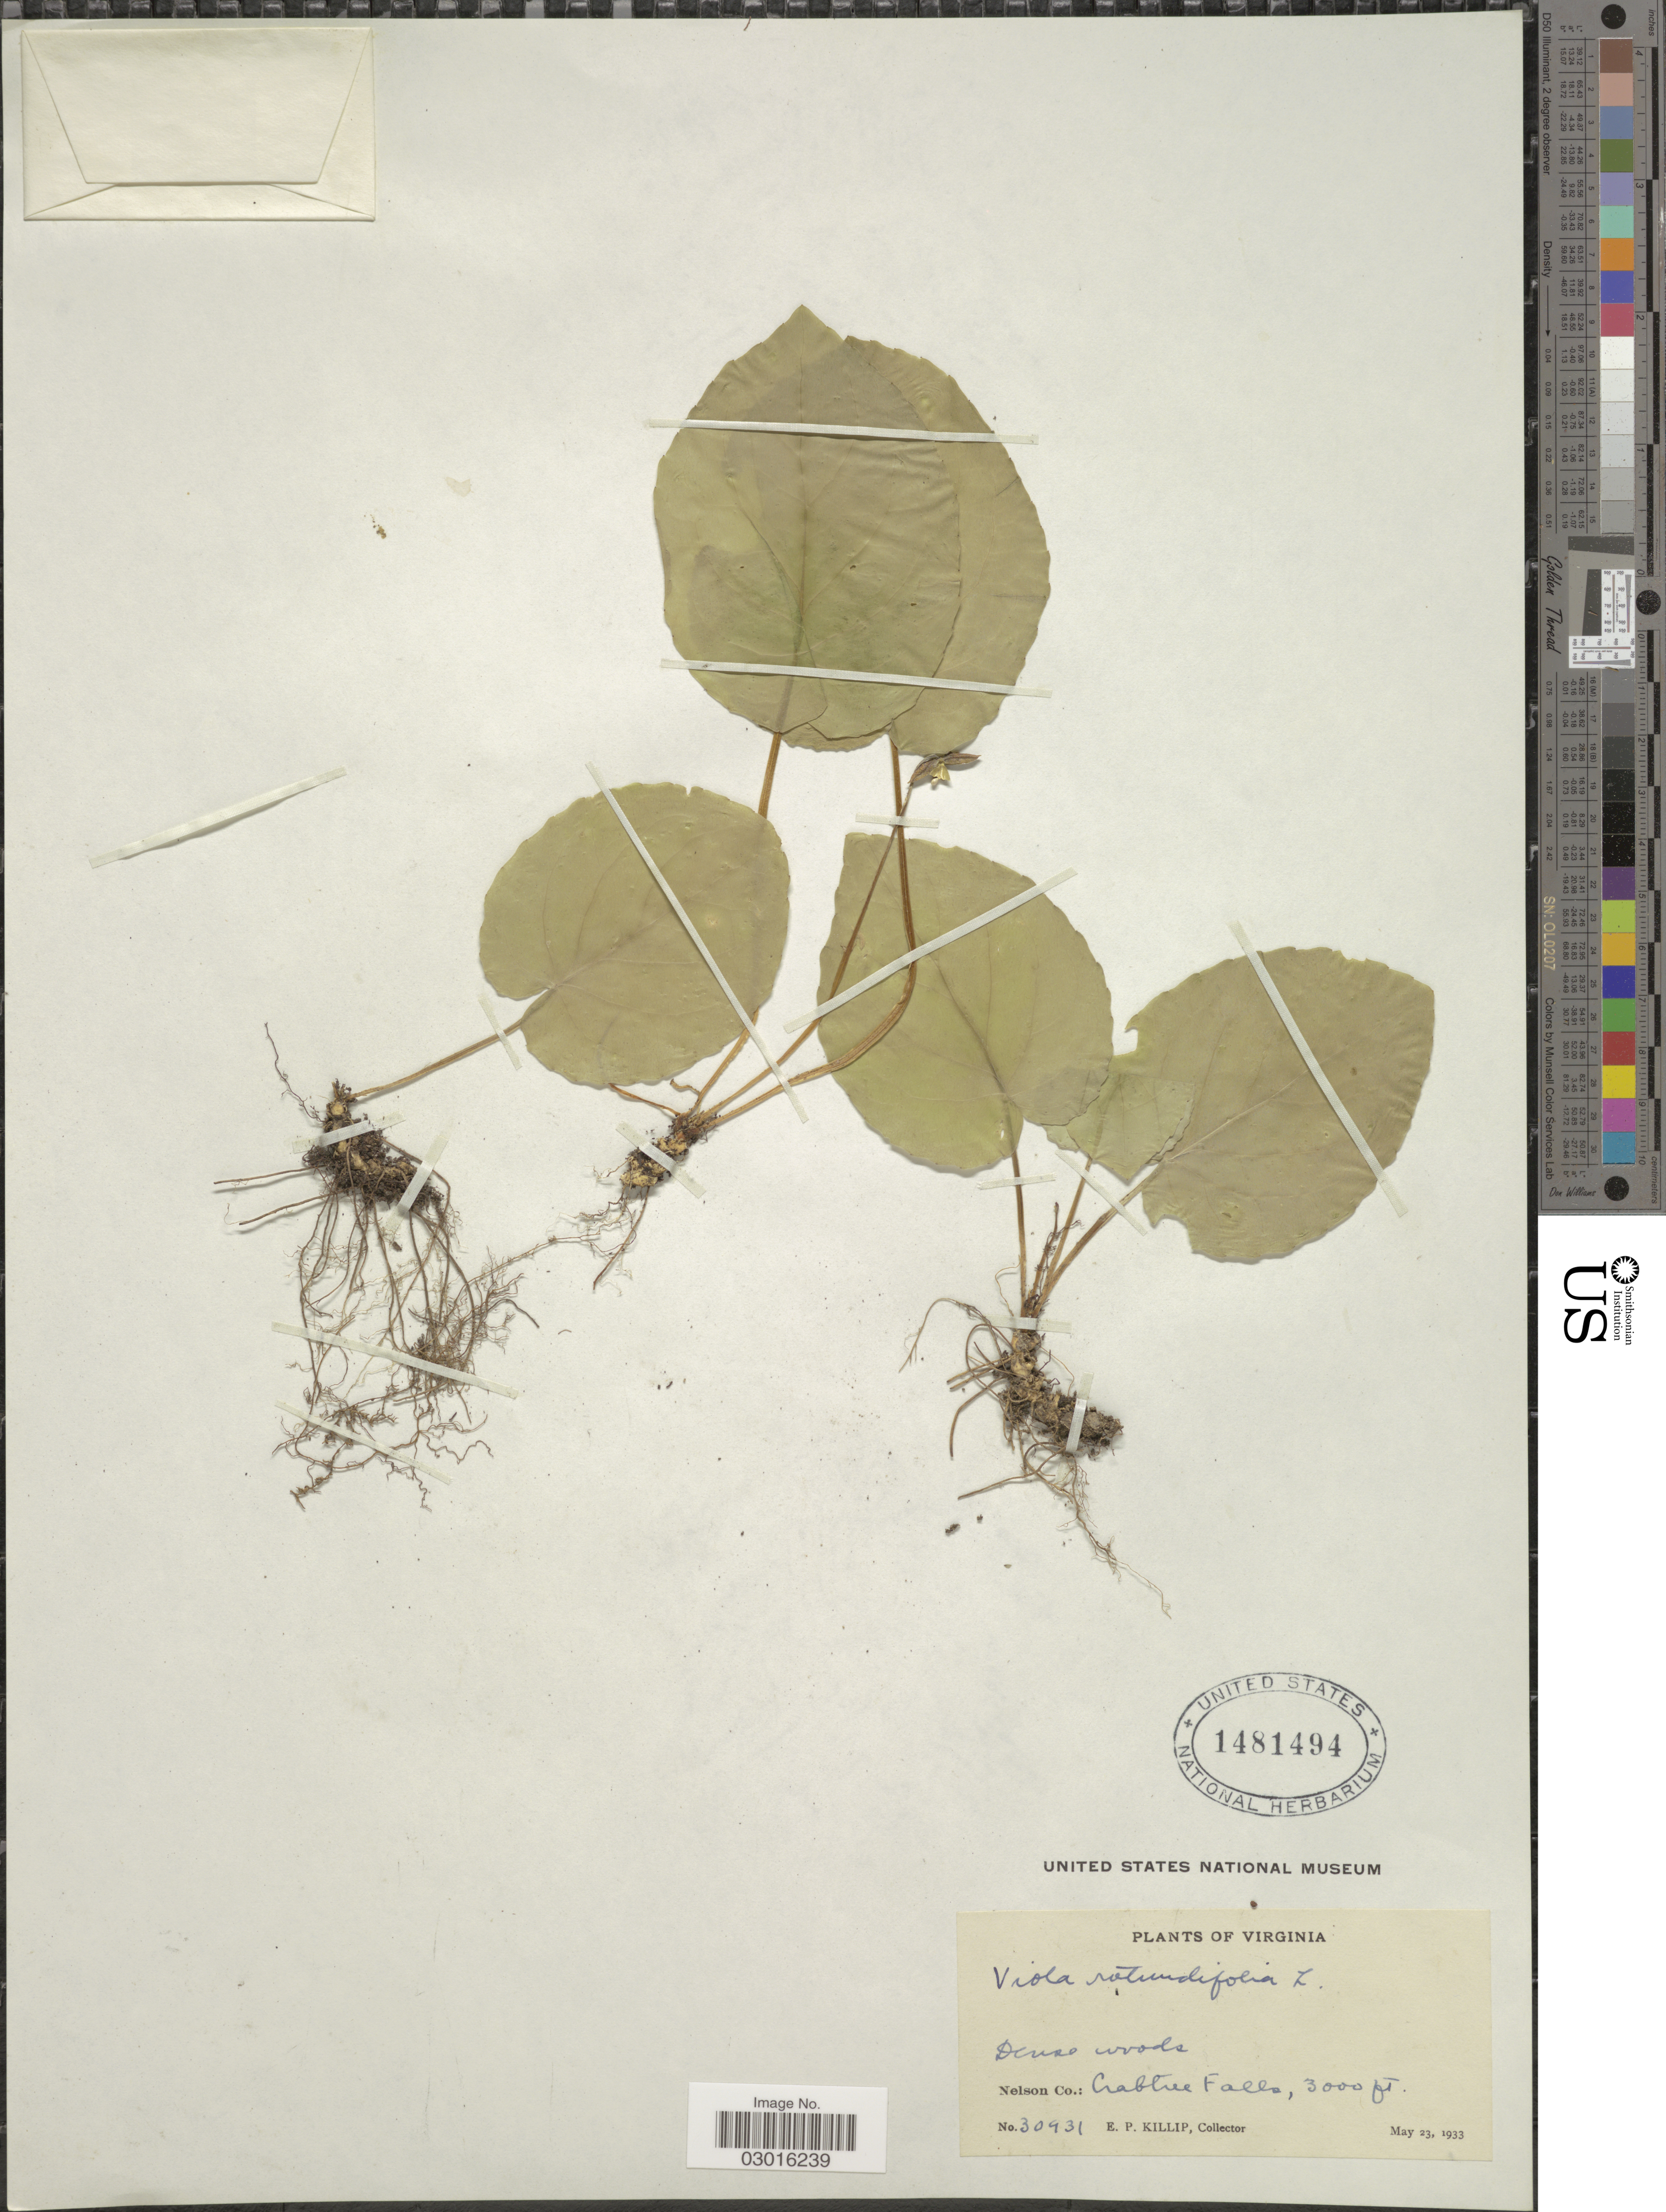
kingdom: Plantae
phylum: Tracheophyta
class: Magnoliopsida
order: Malpighiales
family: Violaceae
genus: Viola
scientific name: Viola rotundifolia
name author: Michx.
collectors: E. P. Killip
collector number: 30931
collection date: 1933-05-23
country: United States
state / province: Virginia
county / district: Nelson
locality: Nelson Co.: Crabtree Falls.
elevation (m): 914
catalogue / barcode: US 1481494